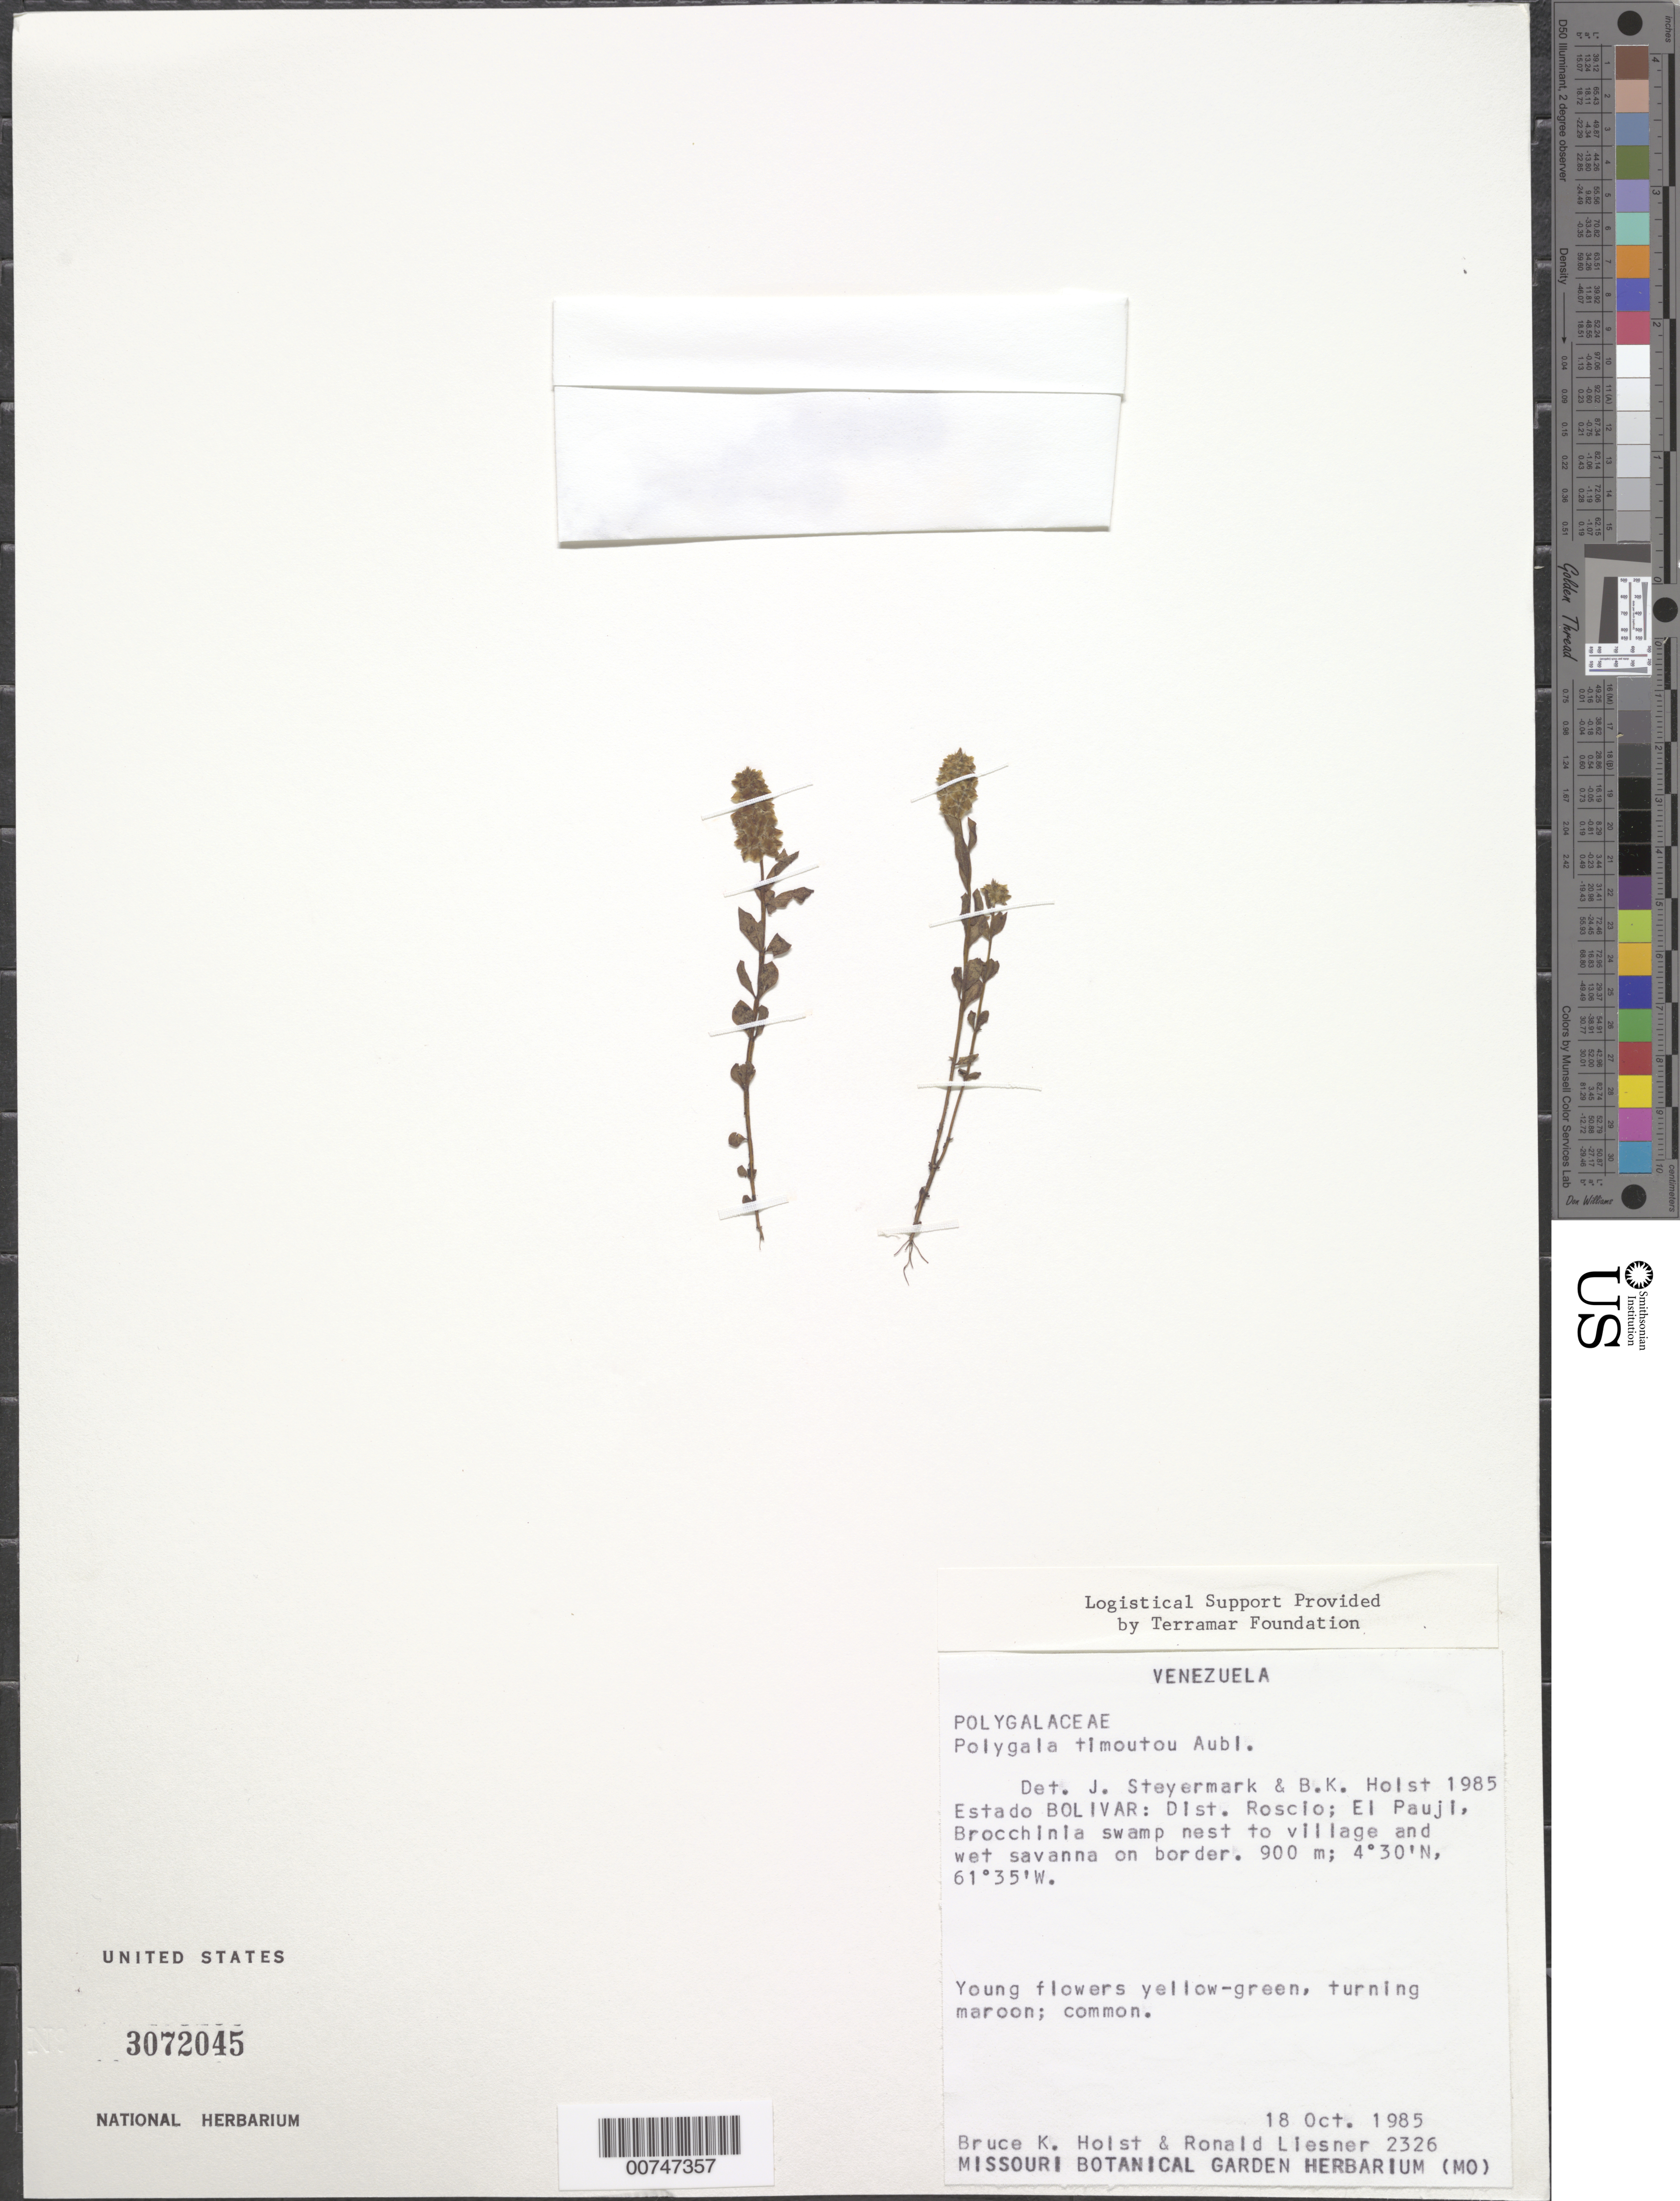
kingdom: Plantae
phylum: Tracheophyta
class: Magnoliopsida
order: Fabales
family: Polygalaceae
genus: Polygala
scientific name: Polygala timoutou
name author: Aubl.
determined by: Steyermark, J. A.; Holst, Bruce K.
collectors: B. Holst & R. L. Liesner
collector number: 2326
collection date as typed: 18-Oct-85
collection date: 1985-10-18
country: Venezuela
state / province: Bolívar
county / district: Roscio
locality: El Pauji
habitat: Brocchinia swamp nest to village and wet savanna on border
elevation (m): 900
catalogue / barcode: US 3072045